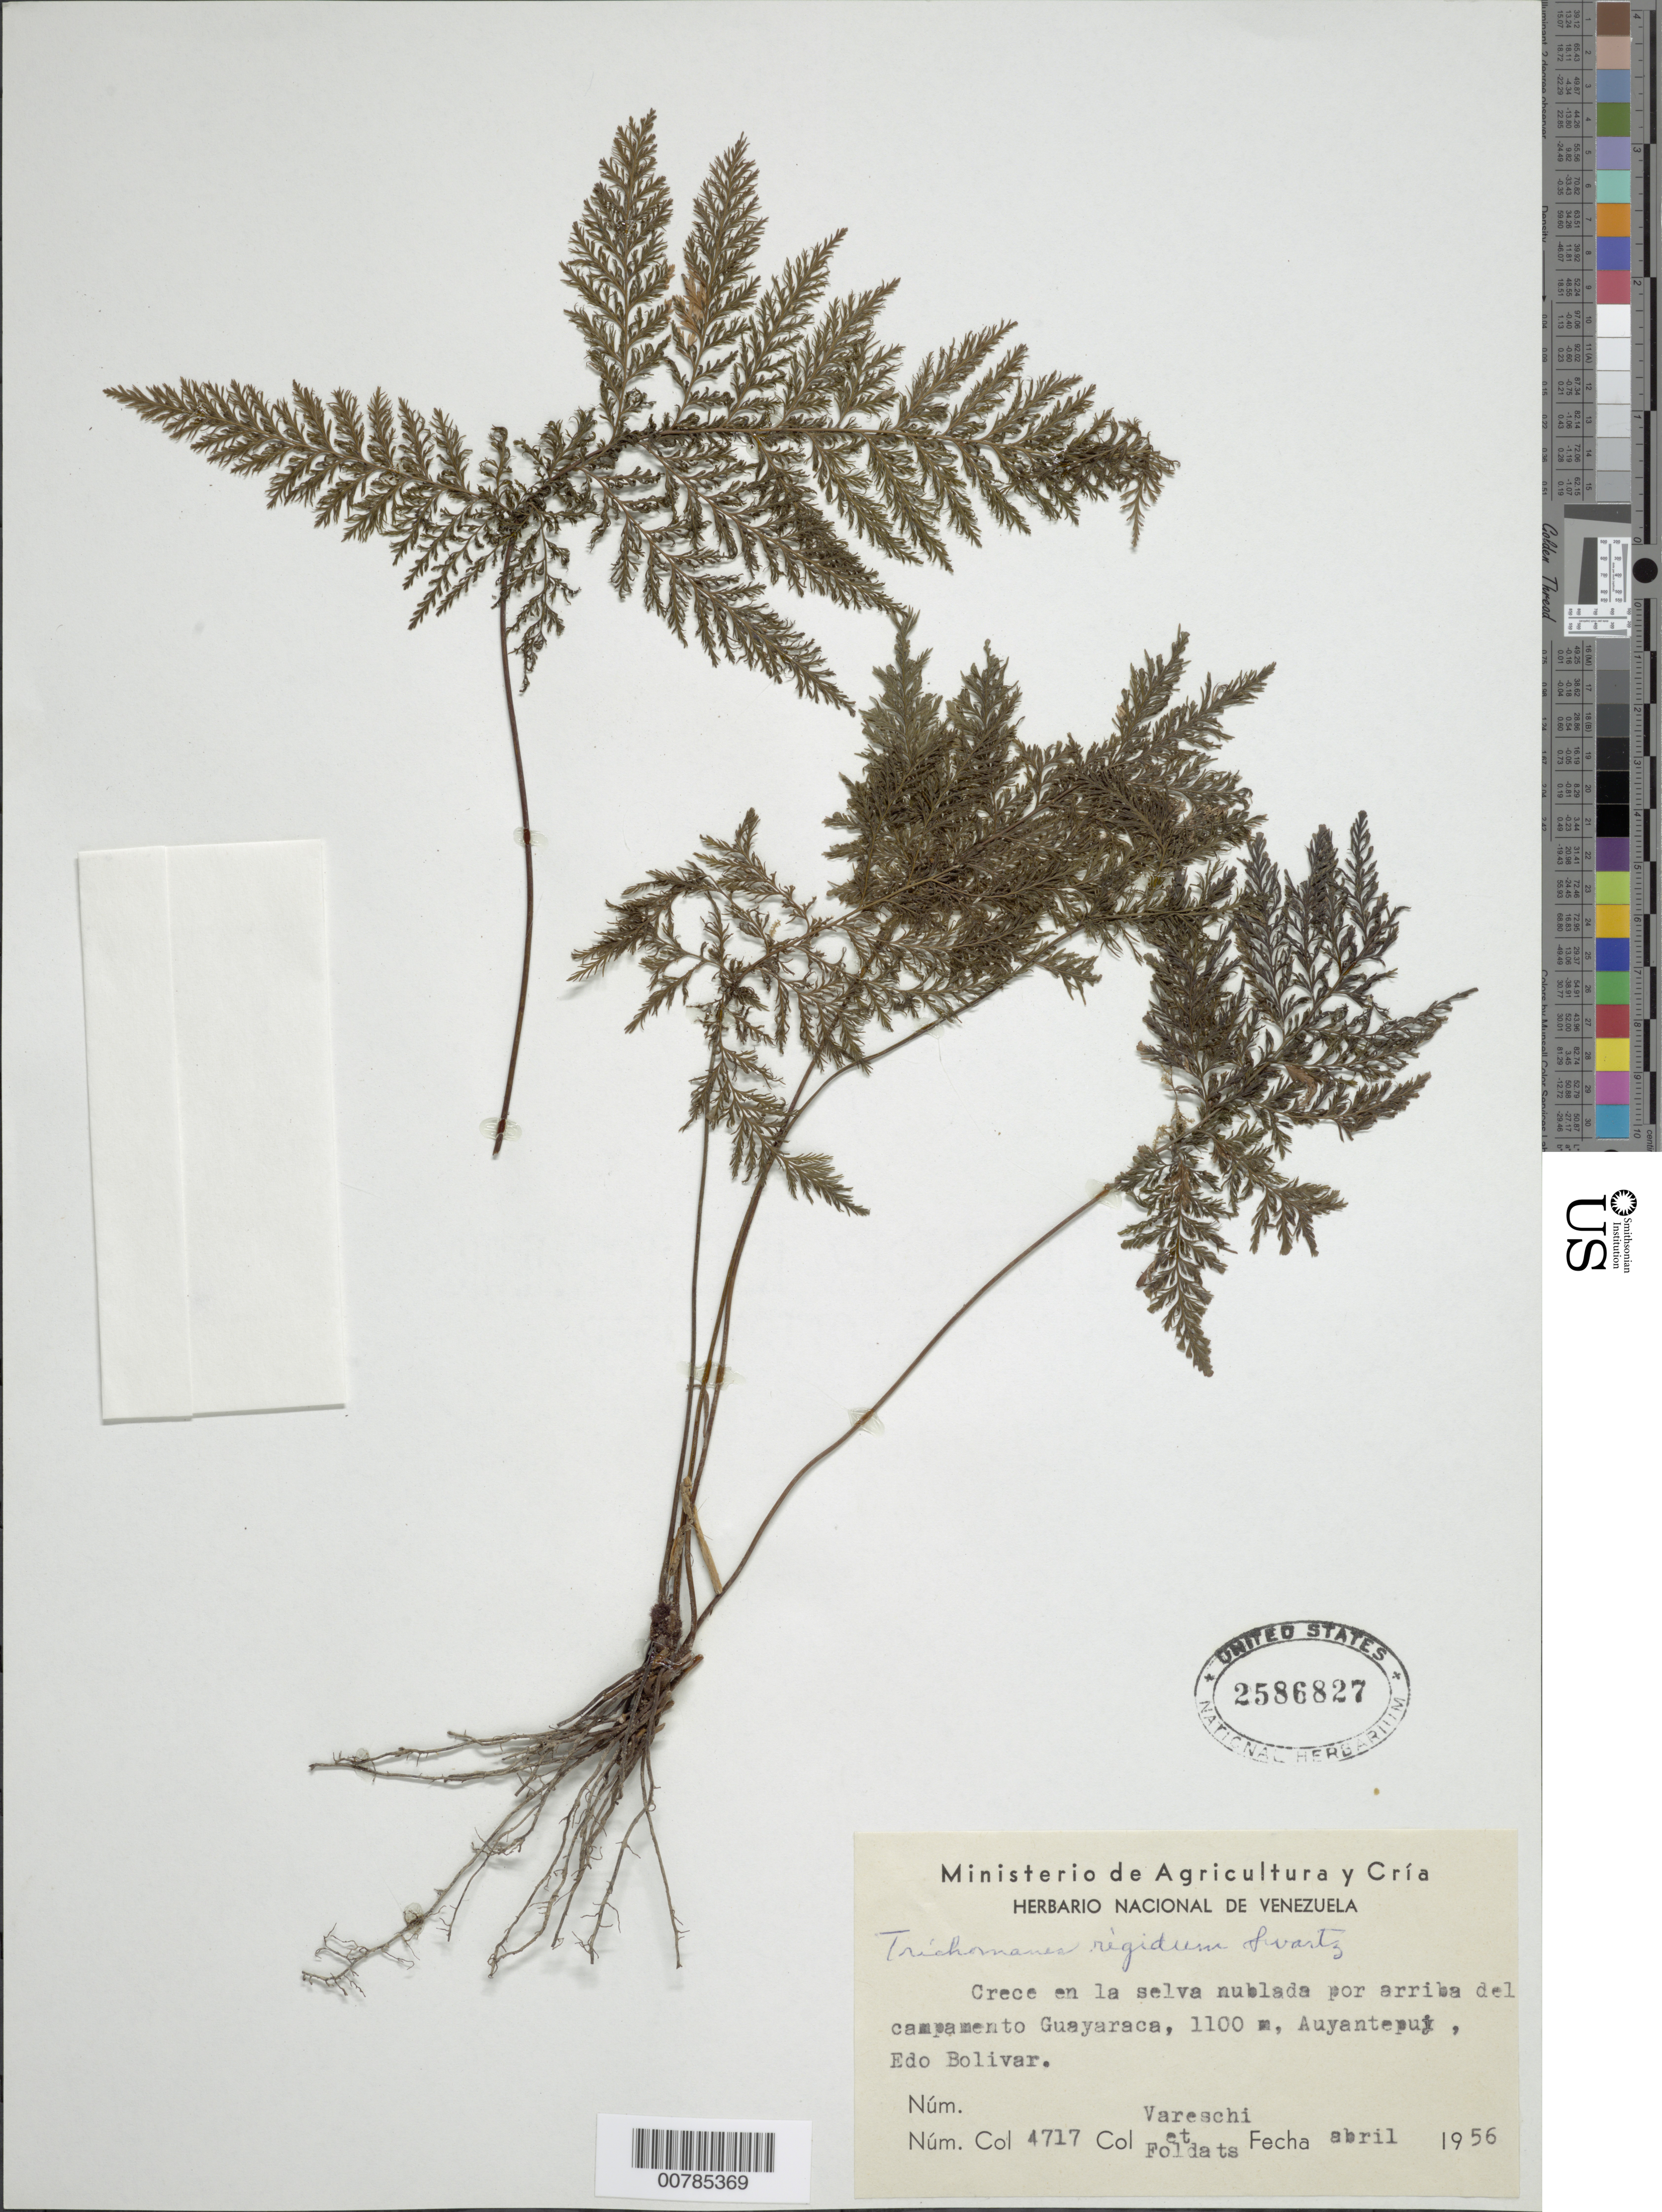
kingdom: Plantae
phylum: Tracheophyta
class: Polypodiopsida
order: Hymenophyllales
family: Hymenophyllaceae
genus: Abrodictyum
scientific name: Abrodictyum rigidum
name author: (Sw.) Ebihara & Dubuisson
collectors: V. Vareschi & E. Foldats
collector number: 4717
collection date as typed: Apr-56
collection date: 1956-04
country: Venezuela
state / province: Bolívar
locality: Auyan-tepuí, Guayaraca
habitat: Crece in selva nublada por arriba del campamento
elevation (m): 1100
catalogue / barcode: US 2586827